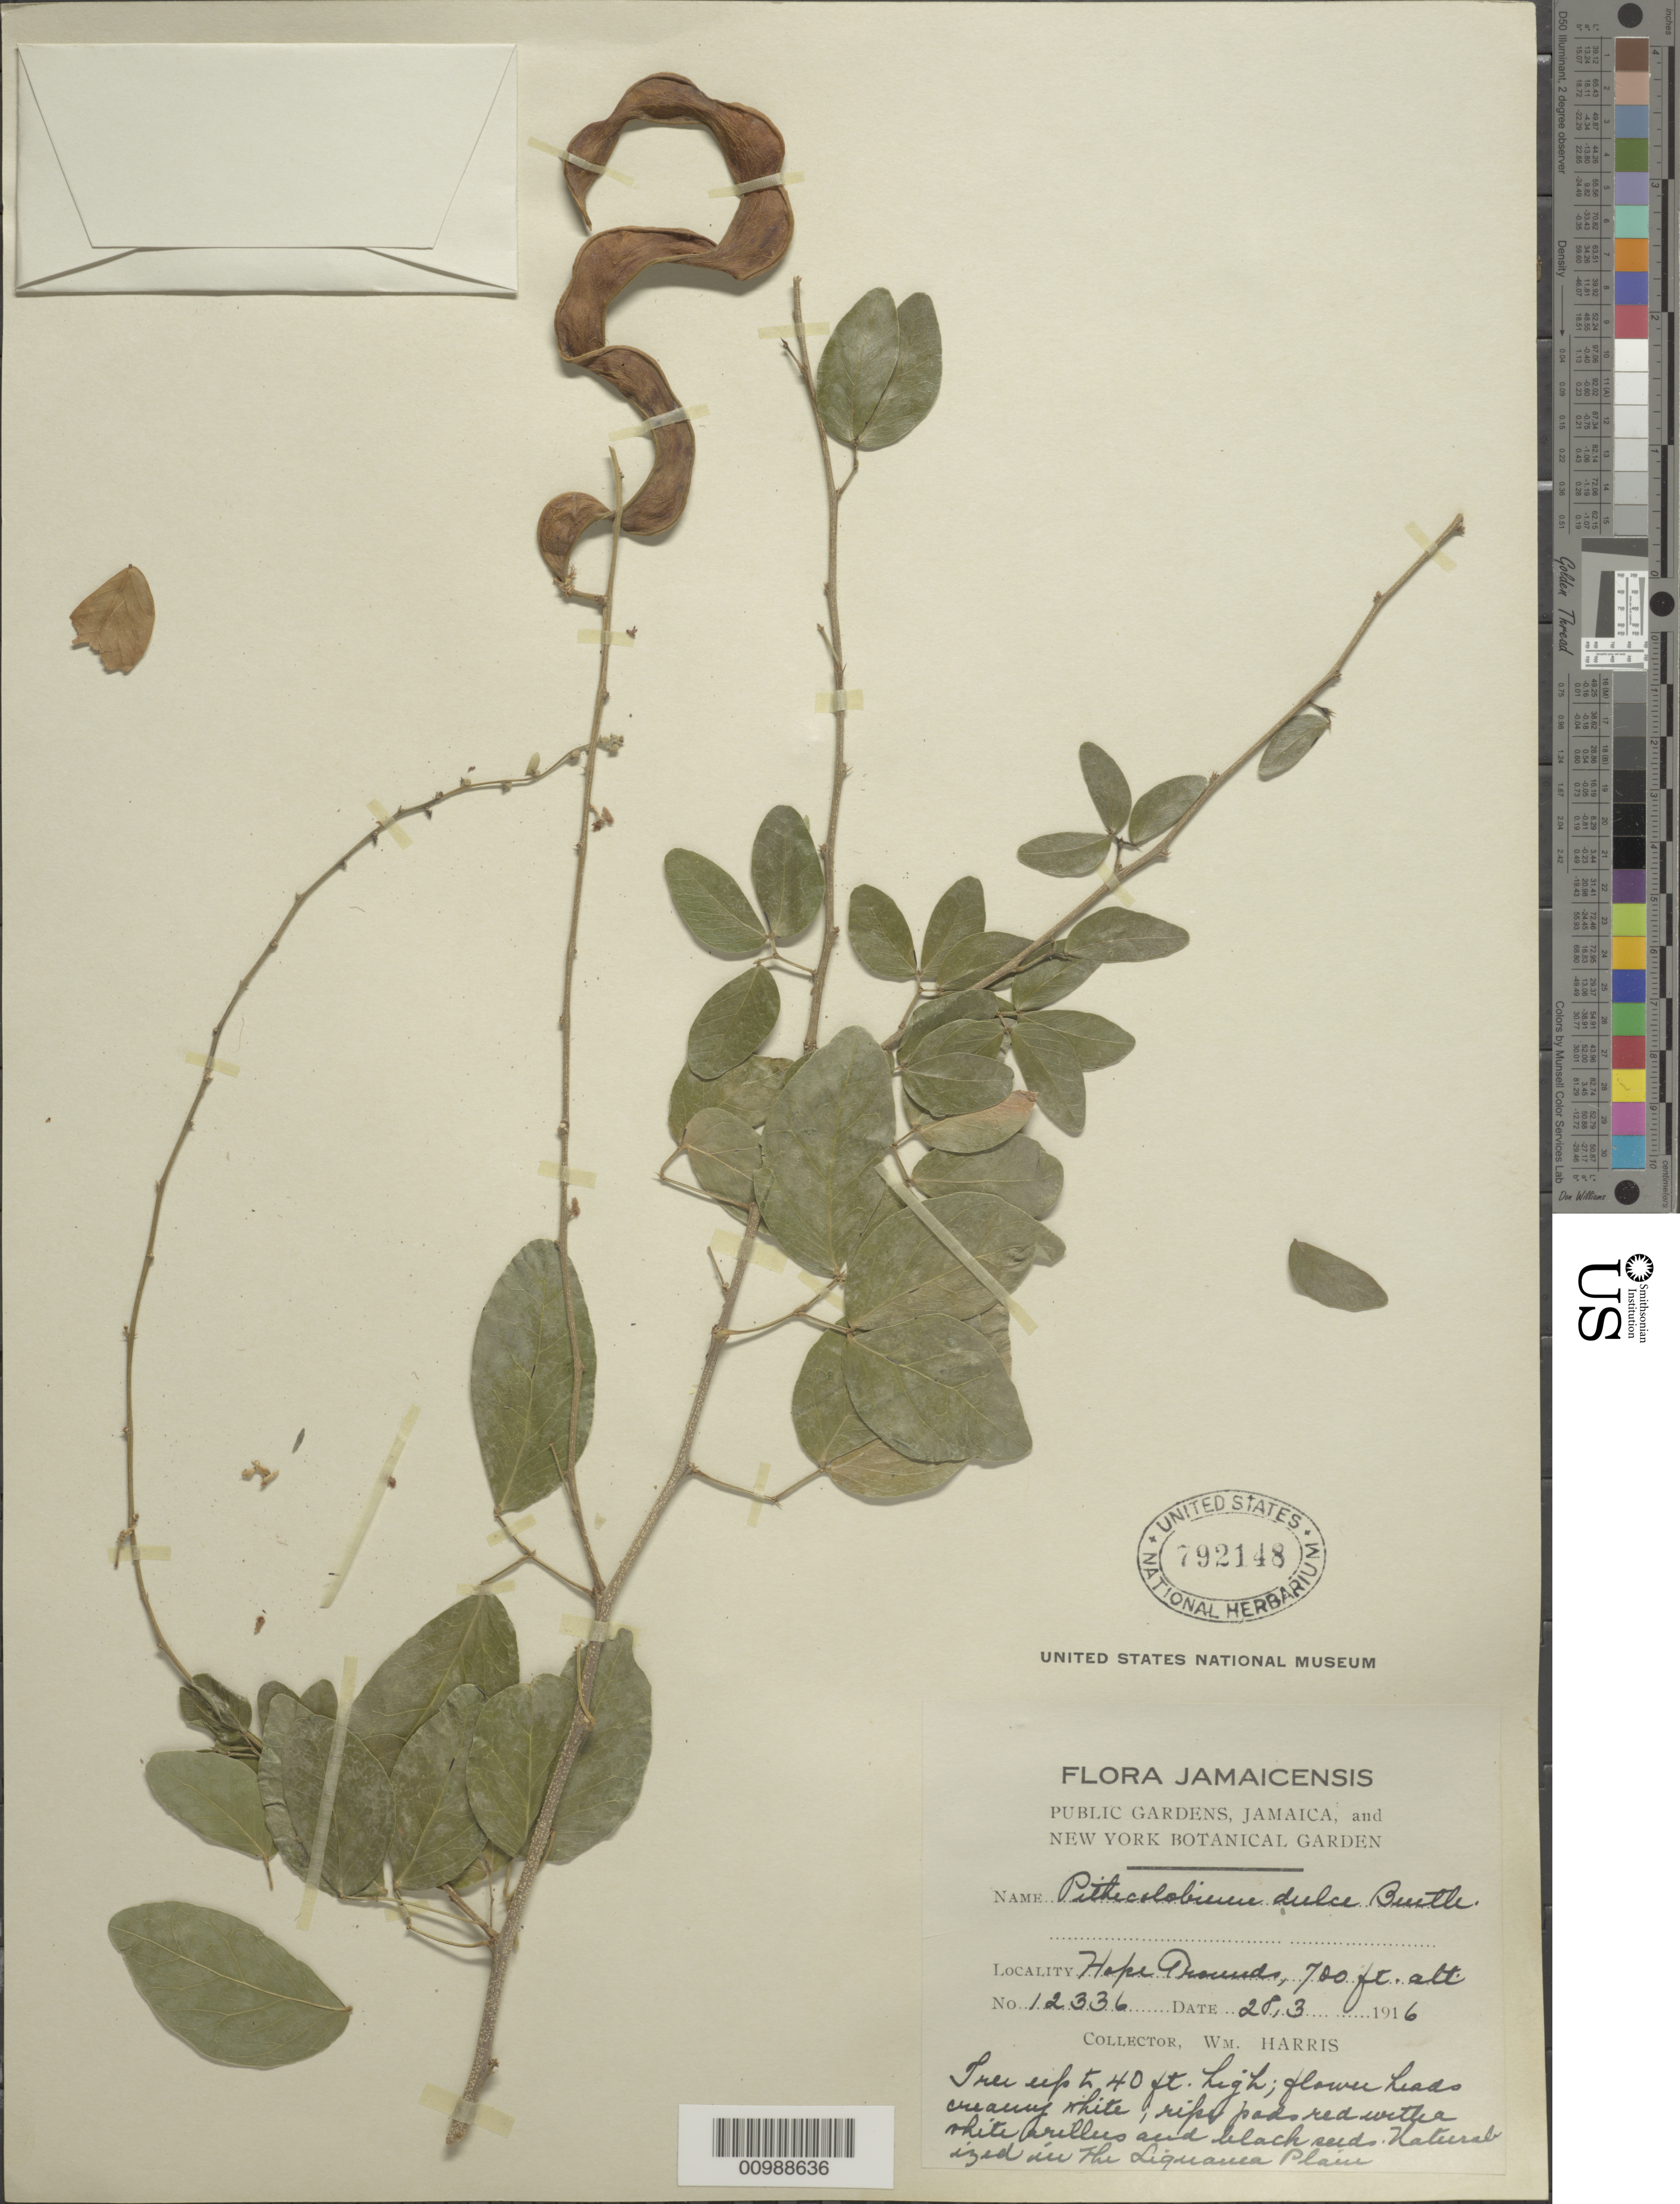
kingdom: Plantae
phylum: Tracheophyta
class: Magnoliopsida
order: Fabales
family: Fabaceae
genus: Pithecellobium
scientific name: Pithecellobium dulce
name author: (Roxb.) Benth.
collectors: W. H. Harris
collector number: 12336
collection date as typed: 28 Mar 1916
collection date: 1916-03-28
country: Jamaica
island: Jamaica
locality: Hope Grounds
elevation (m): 213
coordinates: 0 N, 0 E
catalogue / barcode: US 792148